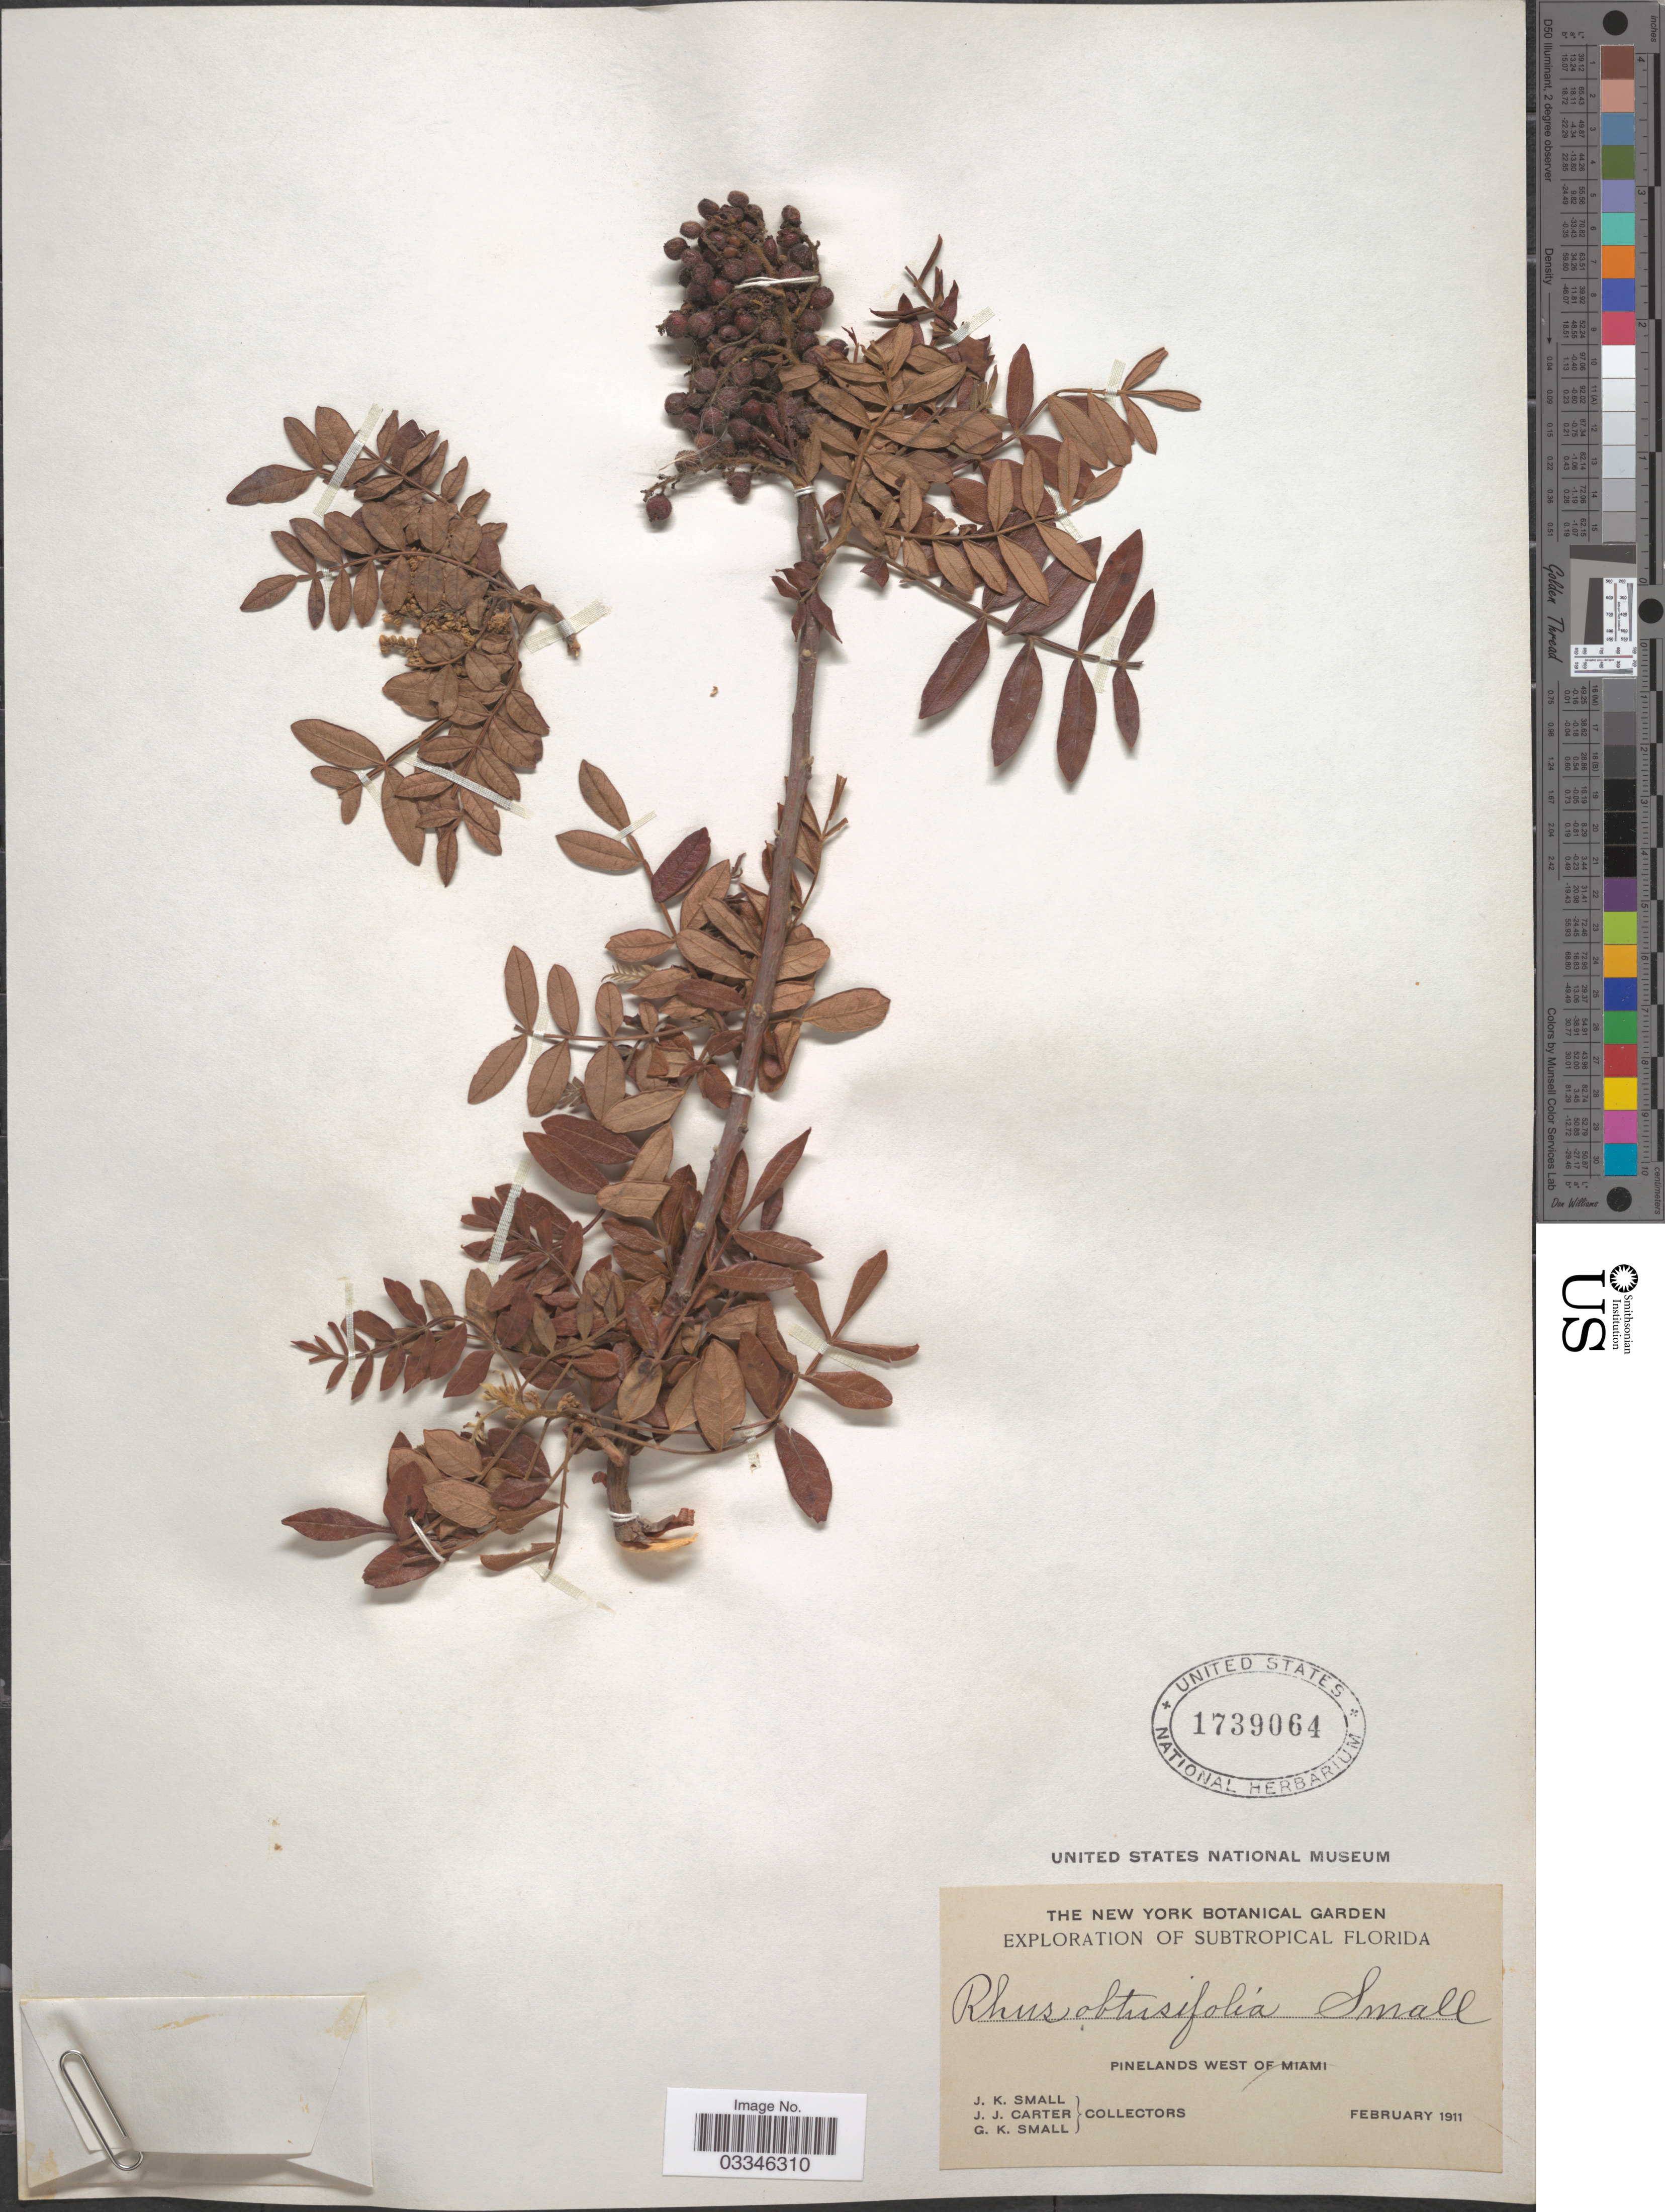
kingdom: Plantae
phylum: Tracheophyta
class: Magnoliopsida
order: Sapindales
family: Anacardiaceae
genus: Rhus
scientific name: Rhus obtusifolia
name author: (Small) Small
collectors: J. K. Small, J. Carter & G. K. Small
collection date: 1911-02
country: United States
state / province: Florida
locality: Subtropical Florida. Pinelands west of Miami.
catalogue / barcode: US 1739064